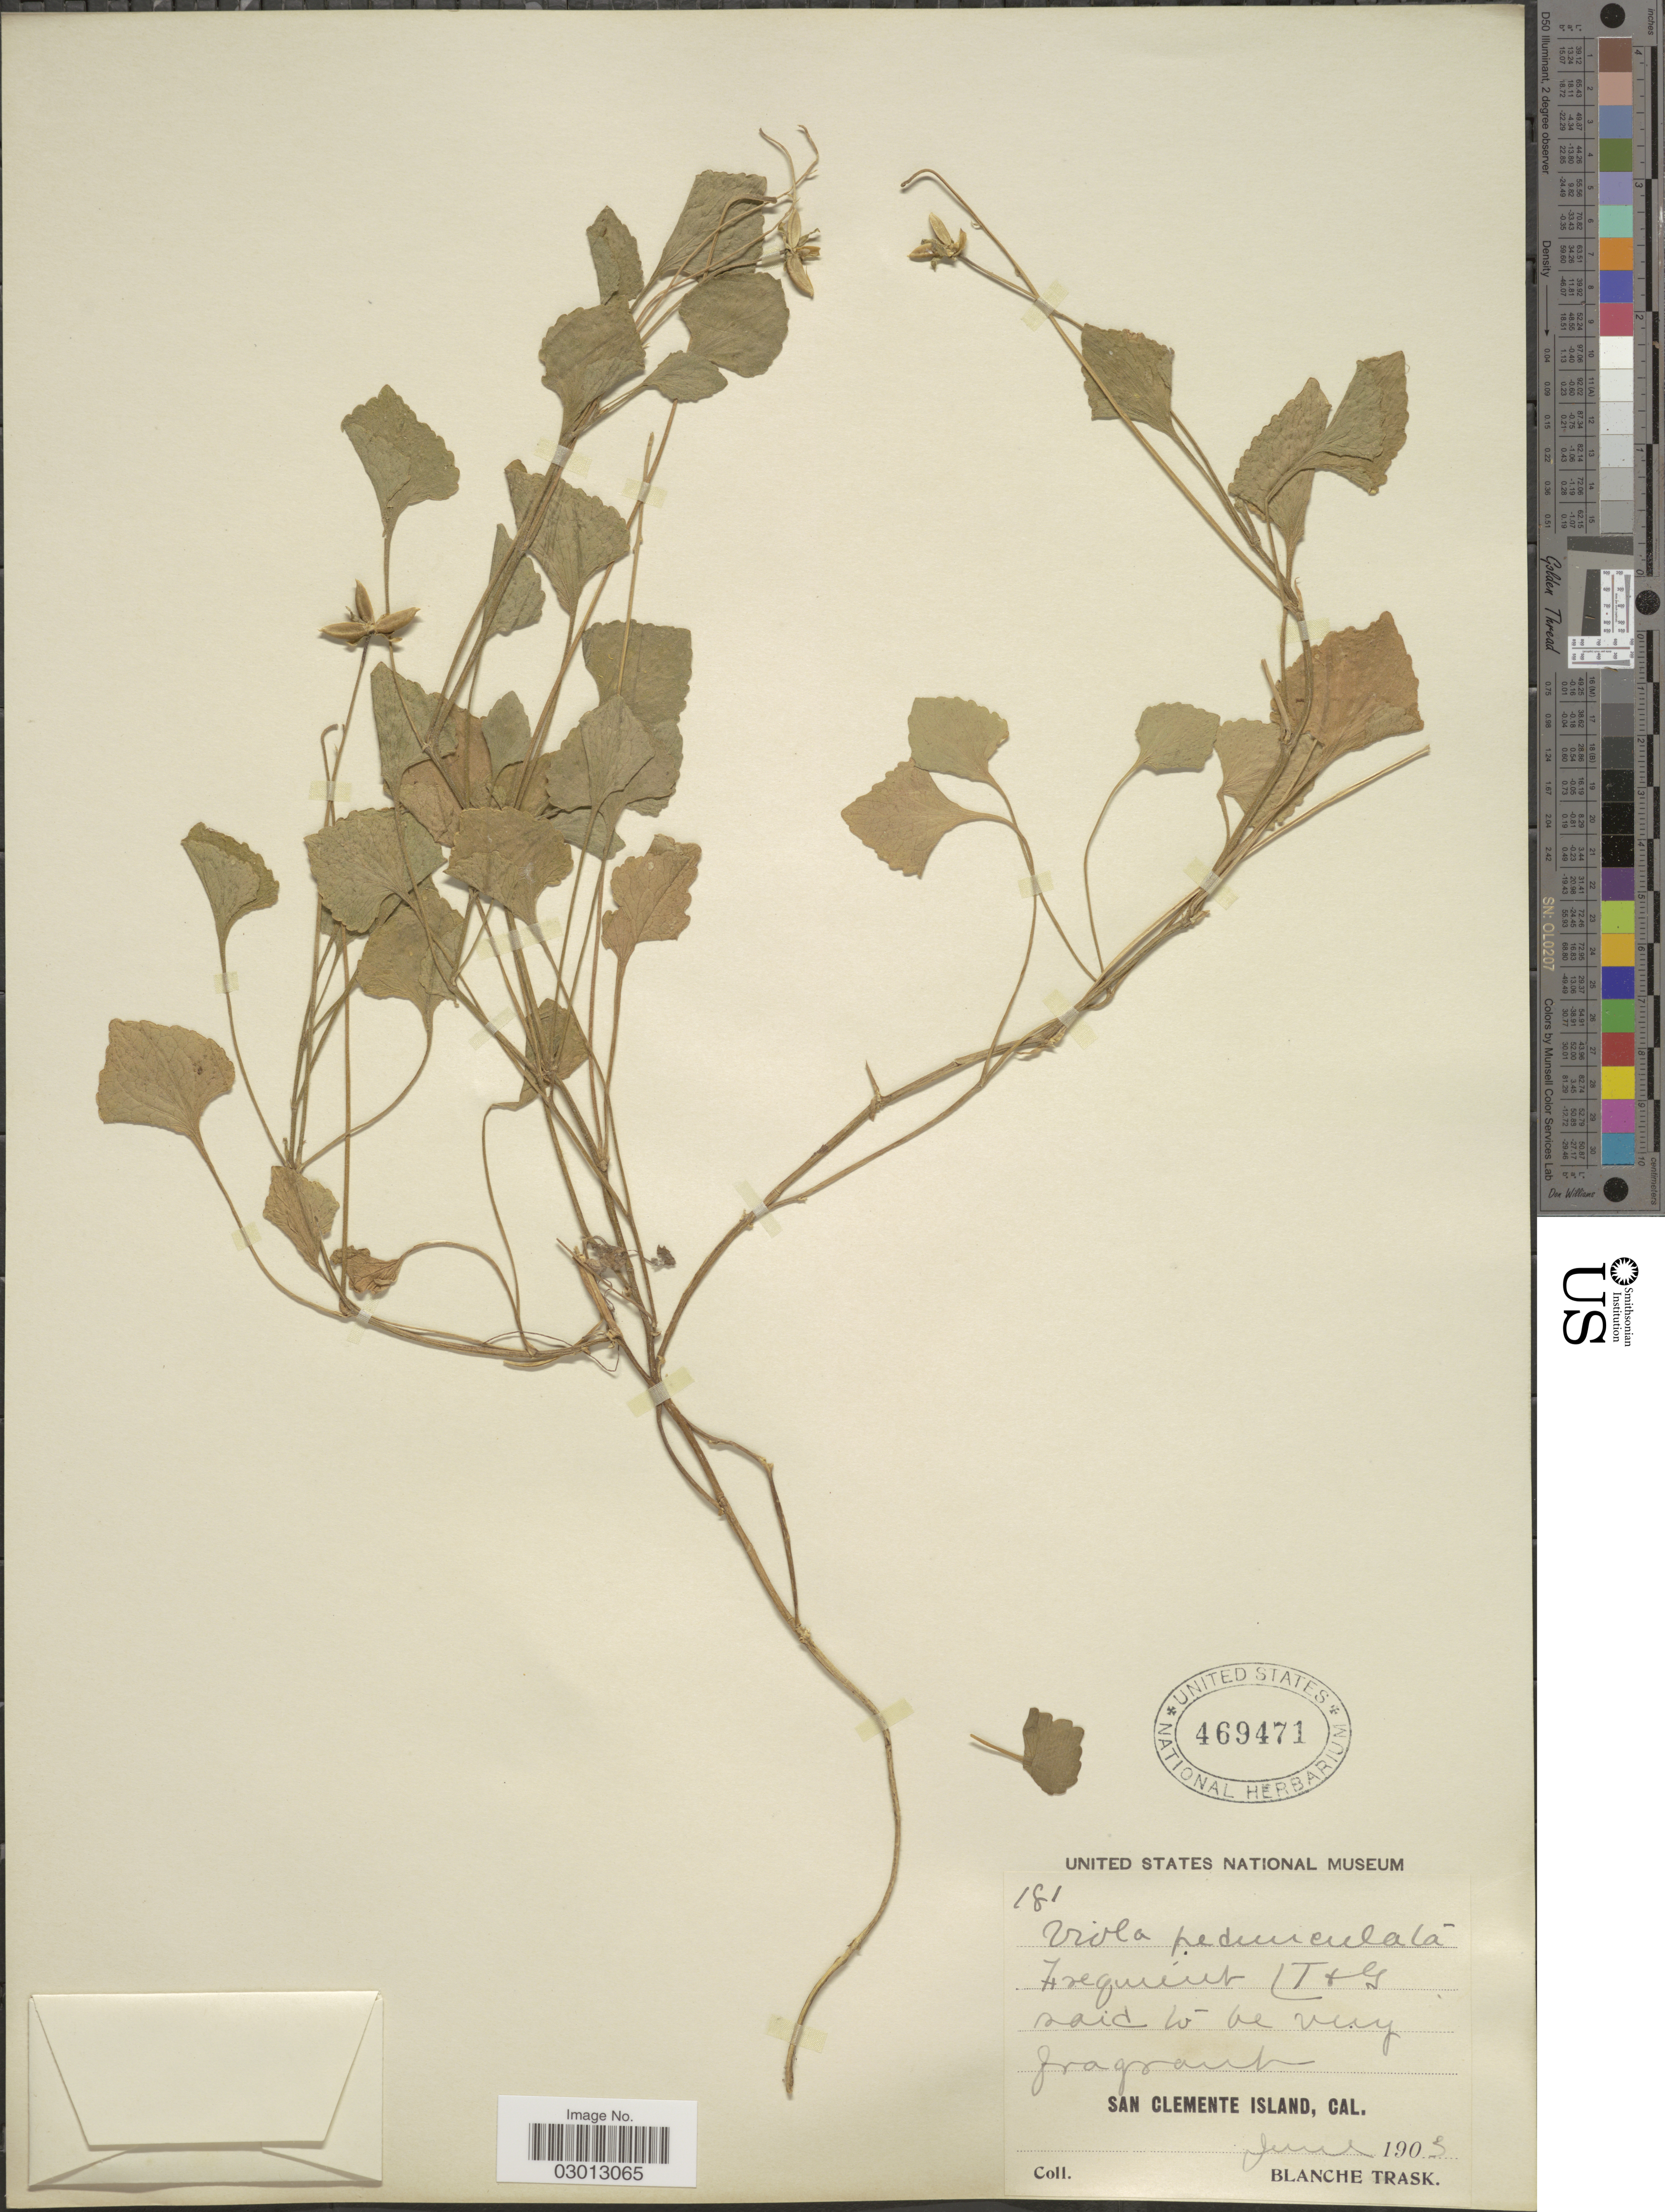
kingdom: Plantae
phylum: Tracheophyta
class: Magnoliopsida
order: Malpighiales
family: Violaceae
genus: Viola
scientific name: Viola pedunculata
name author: Torr. & A. Gray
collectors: B. Trask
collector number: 181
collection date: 1903-06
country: United States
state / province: California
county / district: Los Angeles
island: San Clemente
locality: San Clemente Island, Cal.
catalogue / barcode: US 469471